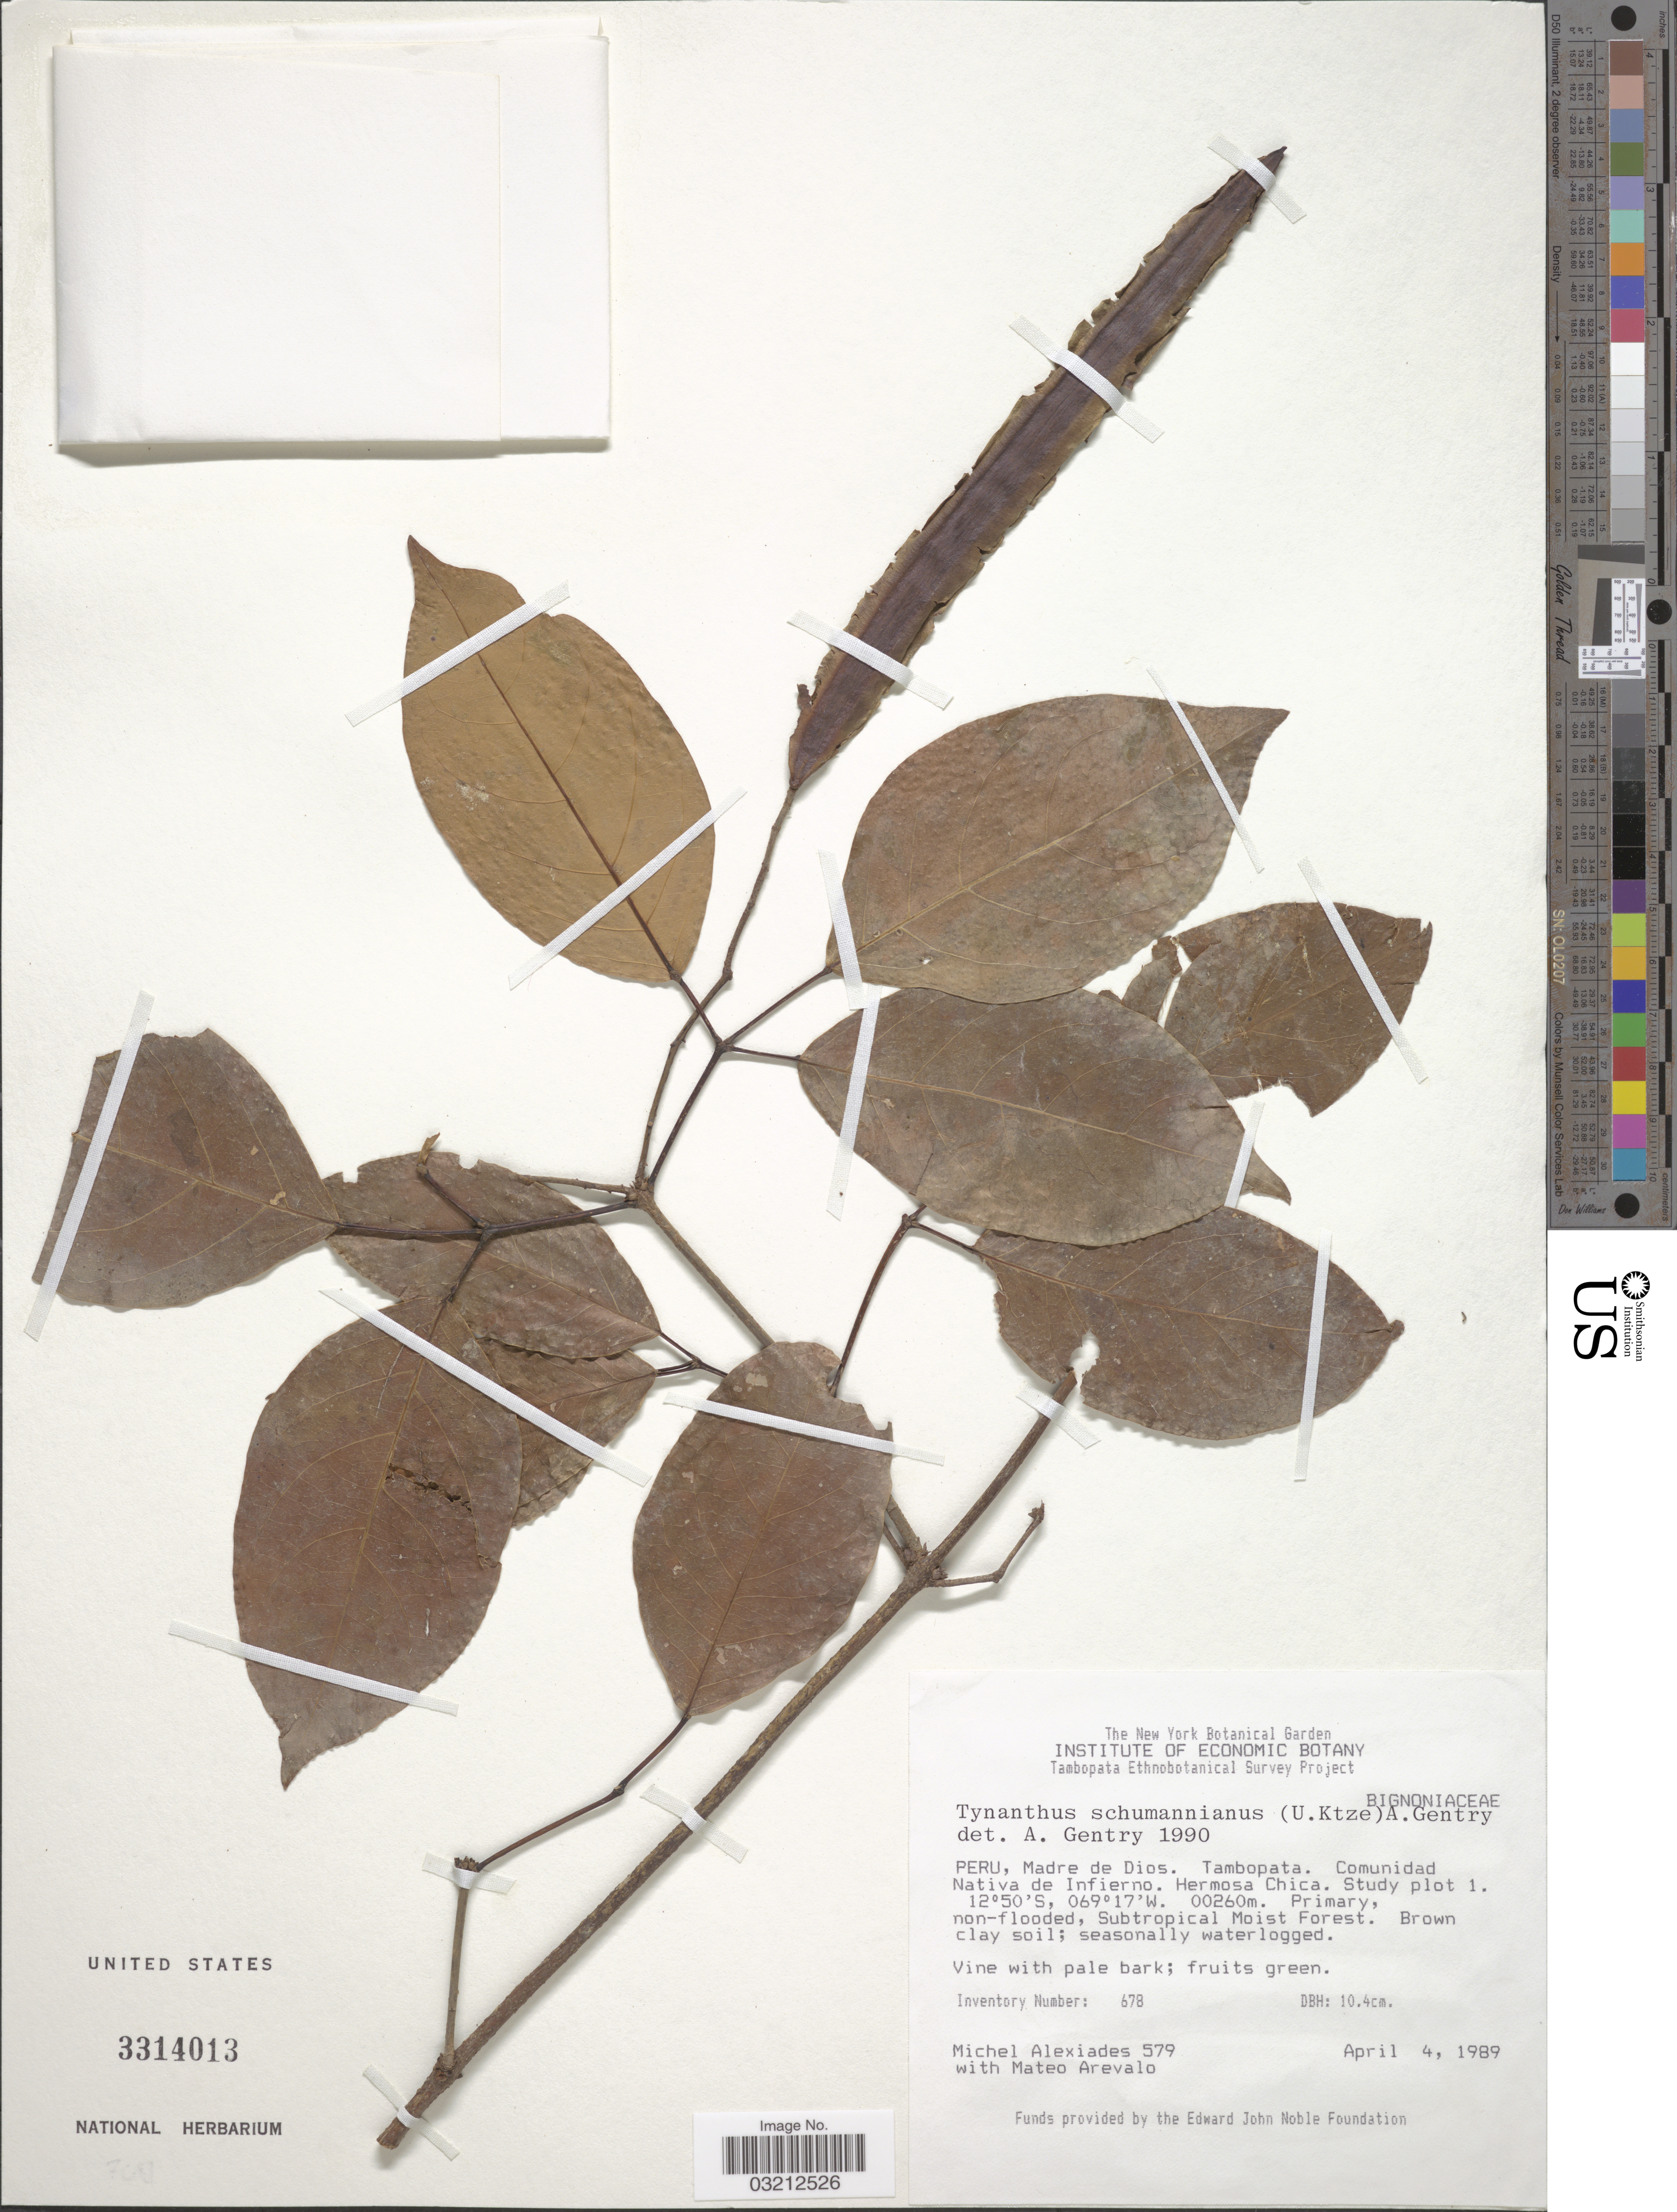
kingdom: Plantae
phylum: Tracheophyta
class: Magnoliopsida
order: Lamiales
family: Bignoniaceae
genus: Tynanthus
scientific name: Tynanthus schumannianus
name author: (Kuntze) A.H. Gentry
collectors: M. Alexiades & M. Arevalo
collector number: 579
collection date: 1989-04-04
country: Peru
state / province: Madre de Dios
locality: Tambopata. Comunidad Nativa de Infierno. Hermosa Chica. Study plot 1.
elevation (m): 260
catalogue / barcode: US 3314013